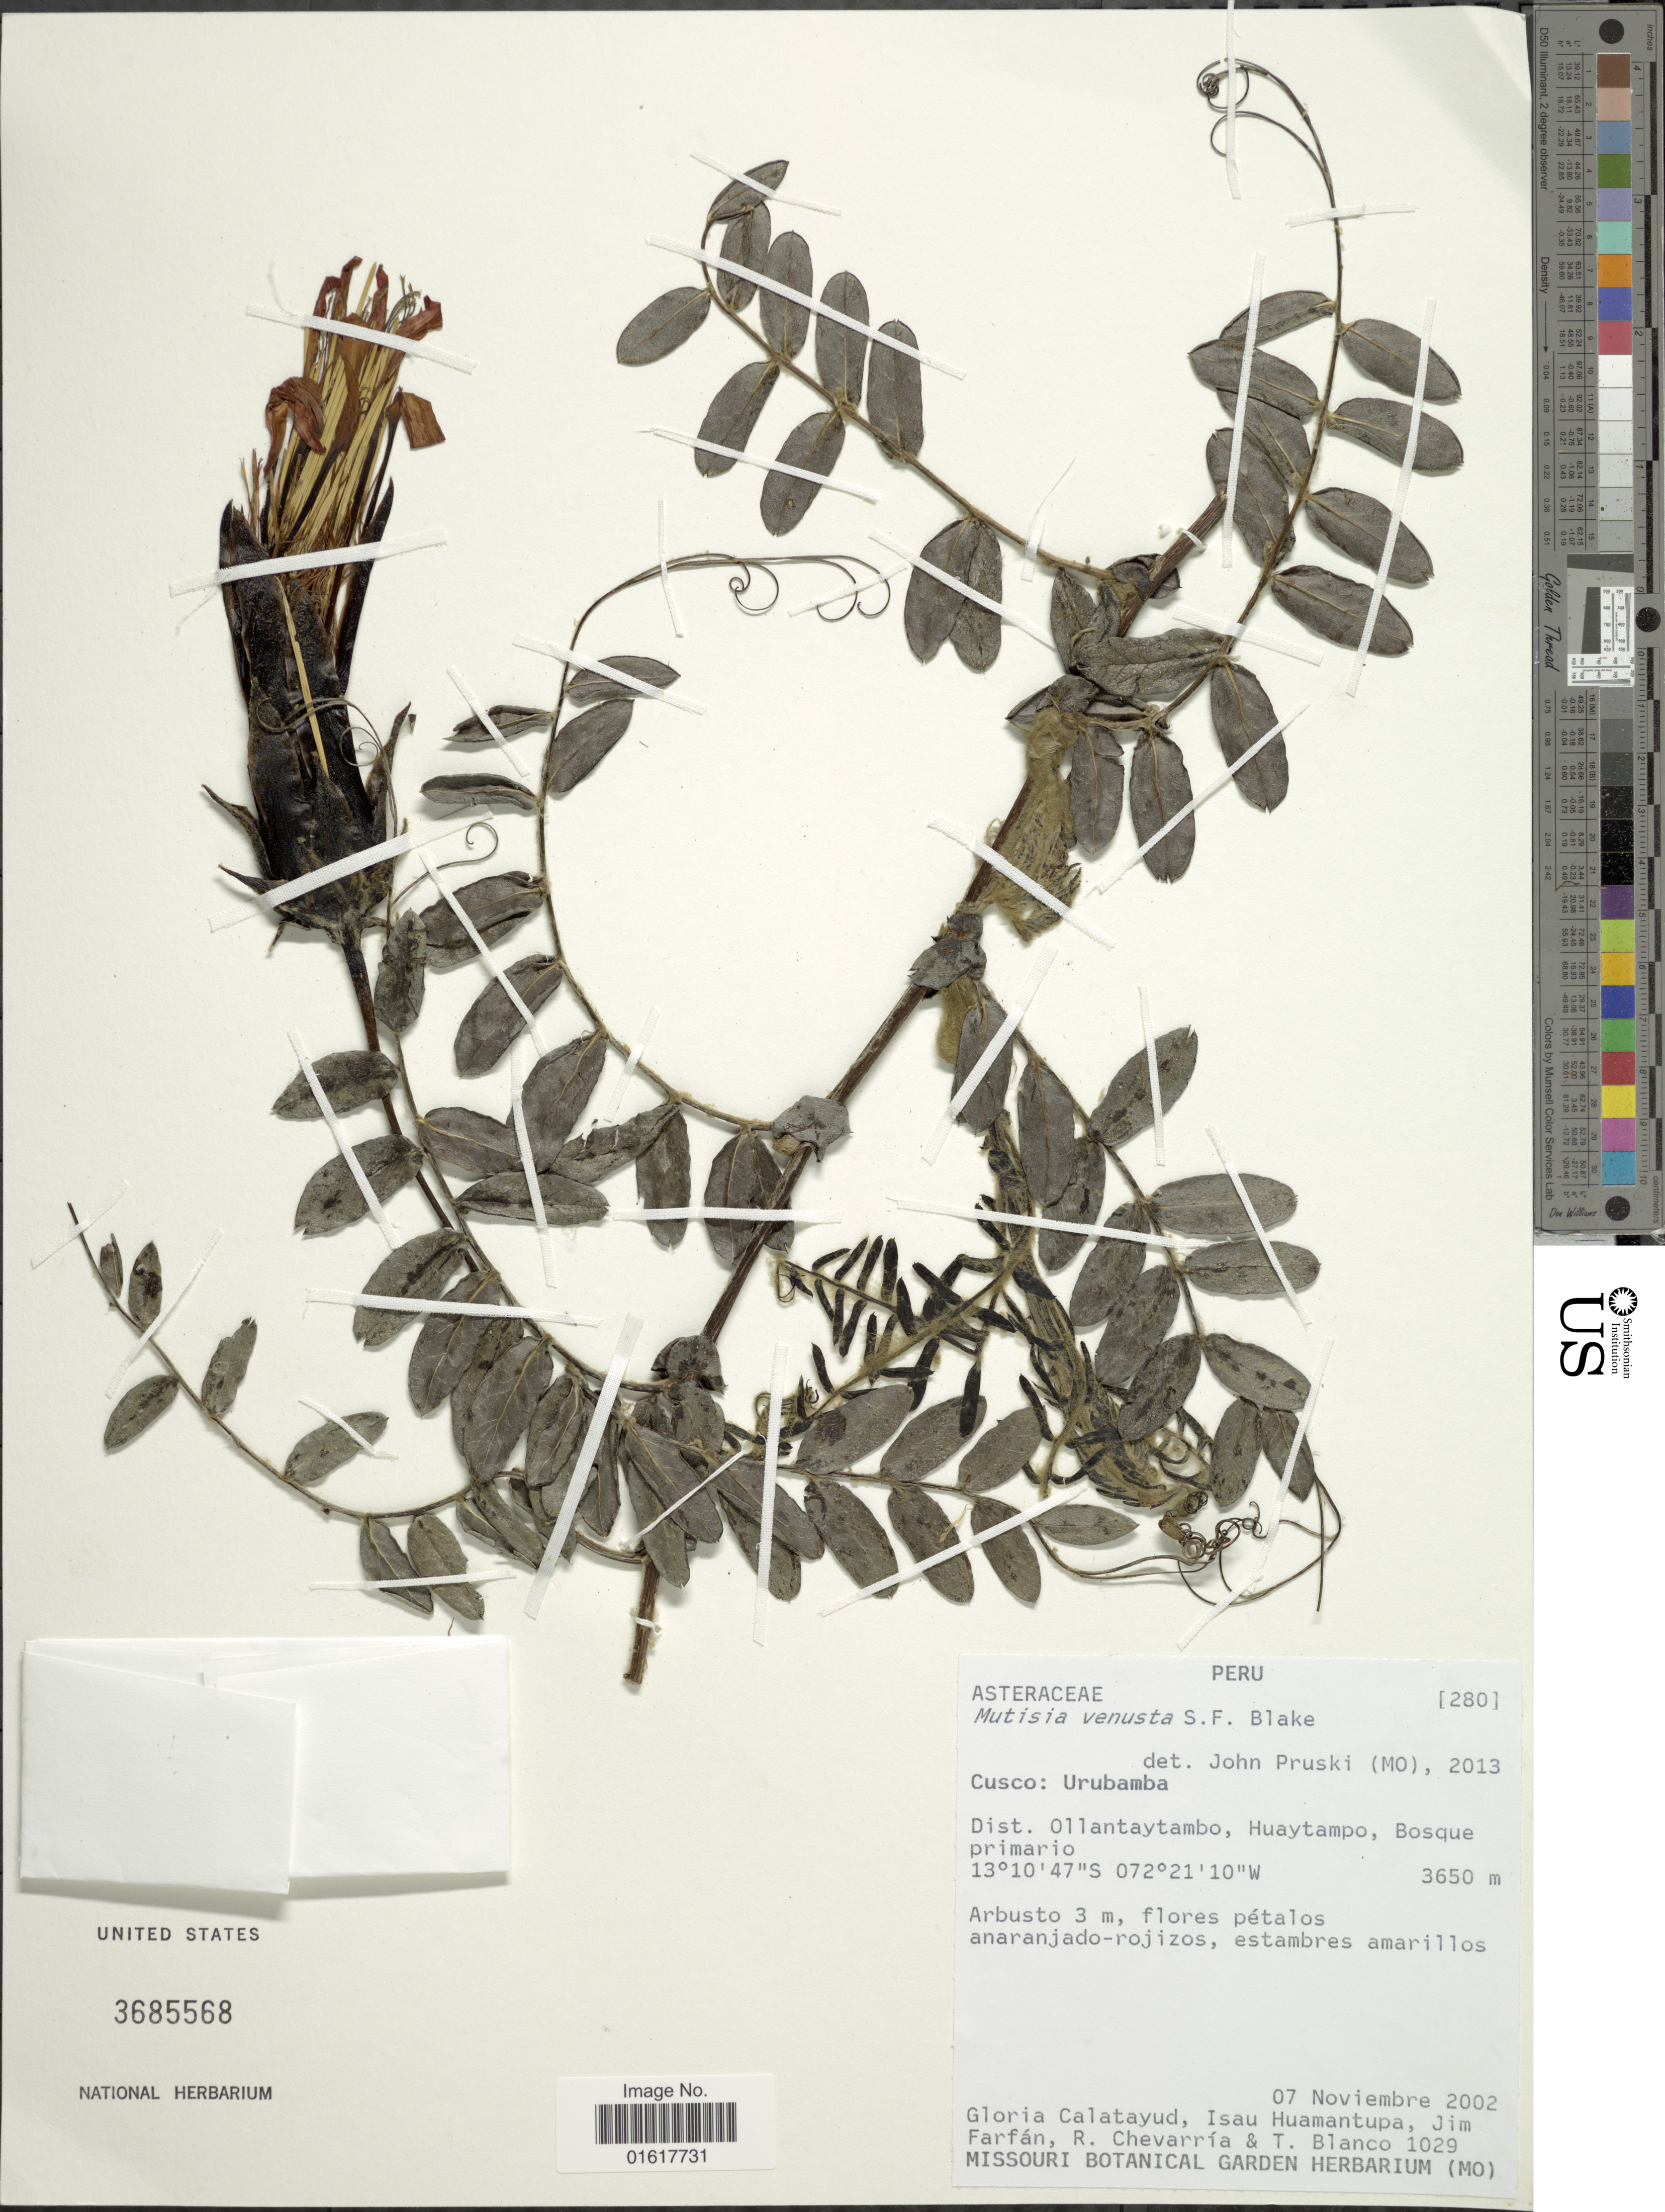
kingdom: Plantae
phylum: Tracheophyta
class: Magnoliopsida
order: Asterales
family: Asteraceae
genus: Mutisia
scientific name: Mutisia venusta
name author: S.F. Blake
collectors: G. Calatayud, I. Huamantupa, J. Farfán, R. Chevarria del Pino & T. Blanco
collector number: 1029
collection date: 2002-11-07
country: Peru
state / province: Cusco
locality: Urubamba. Dist. Ollantaytambo, Huaytampo, Bosque primario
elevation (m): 3650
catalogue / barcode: US 3685568